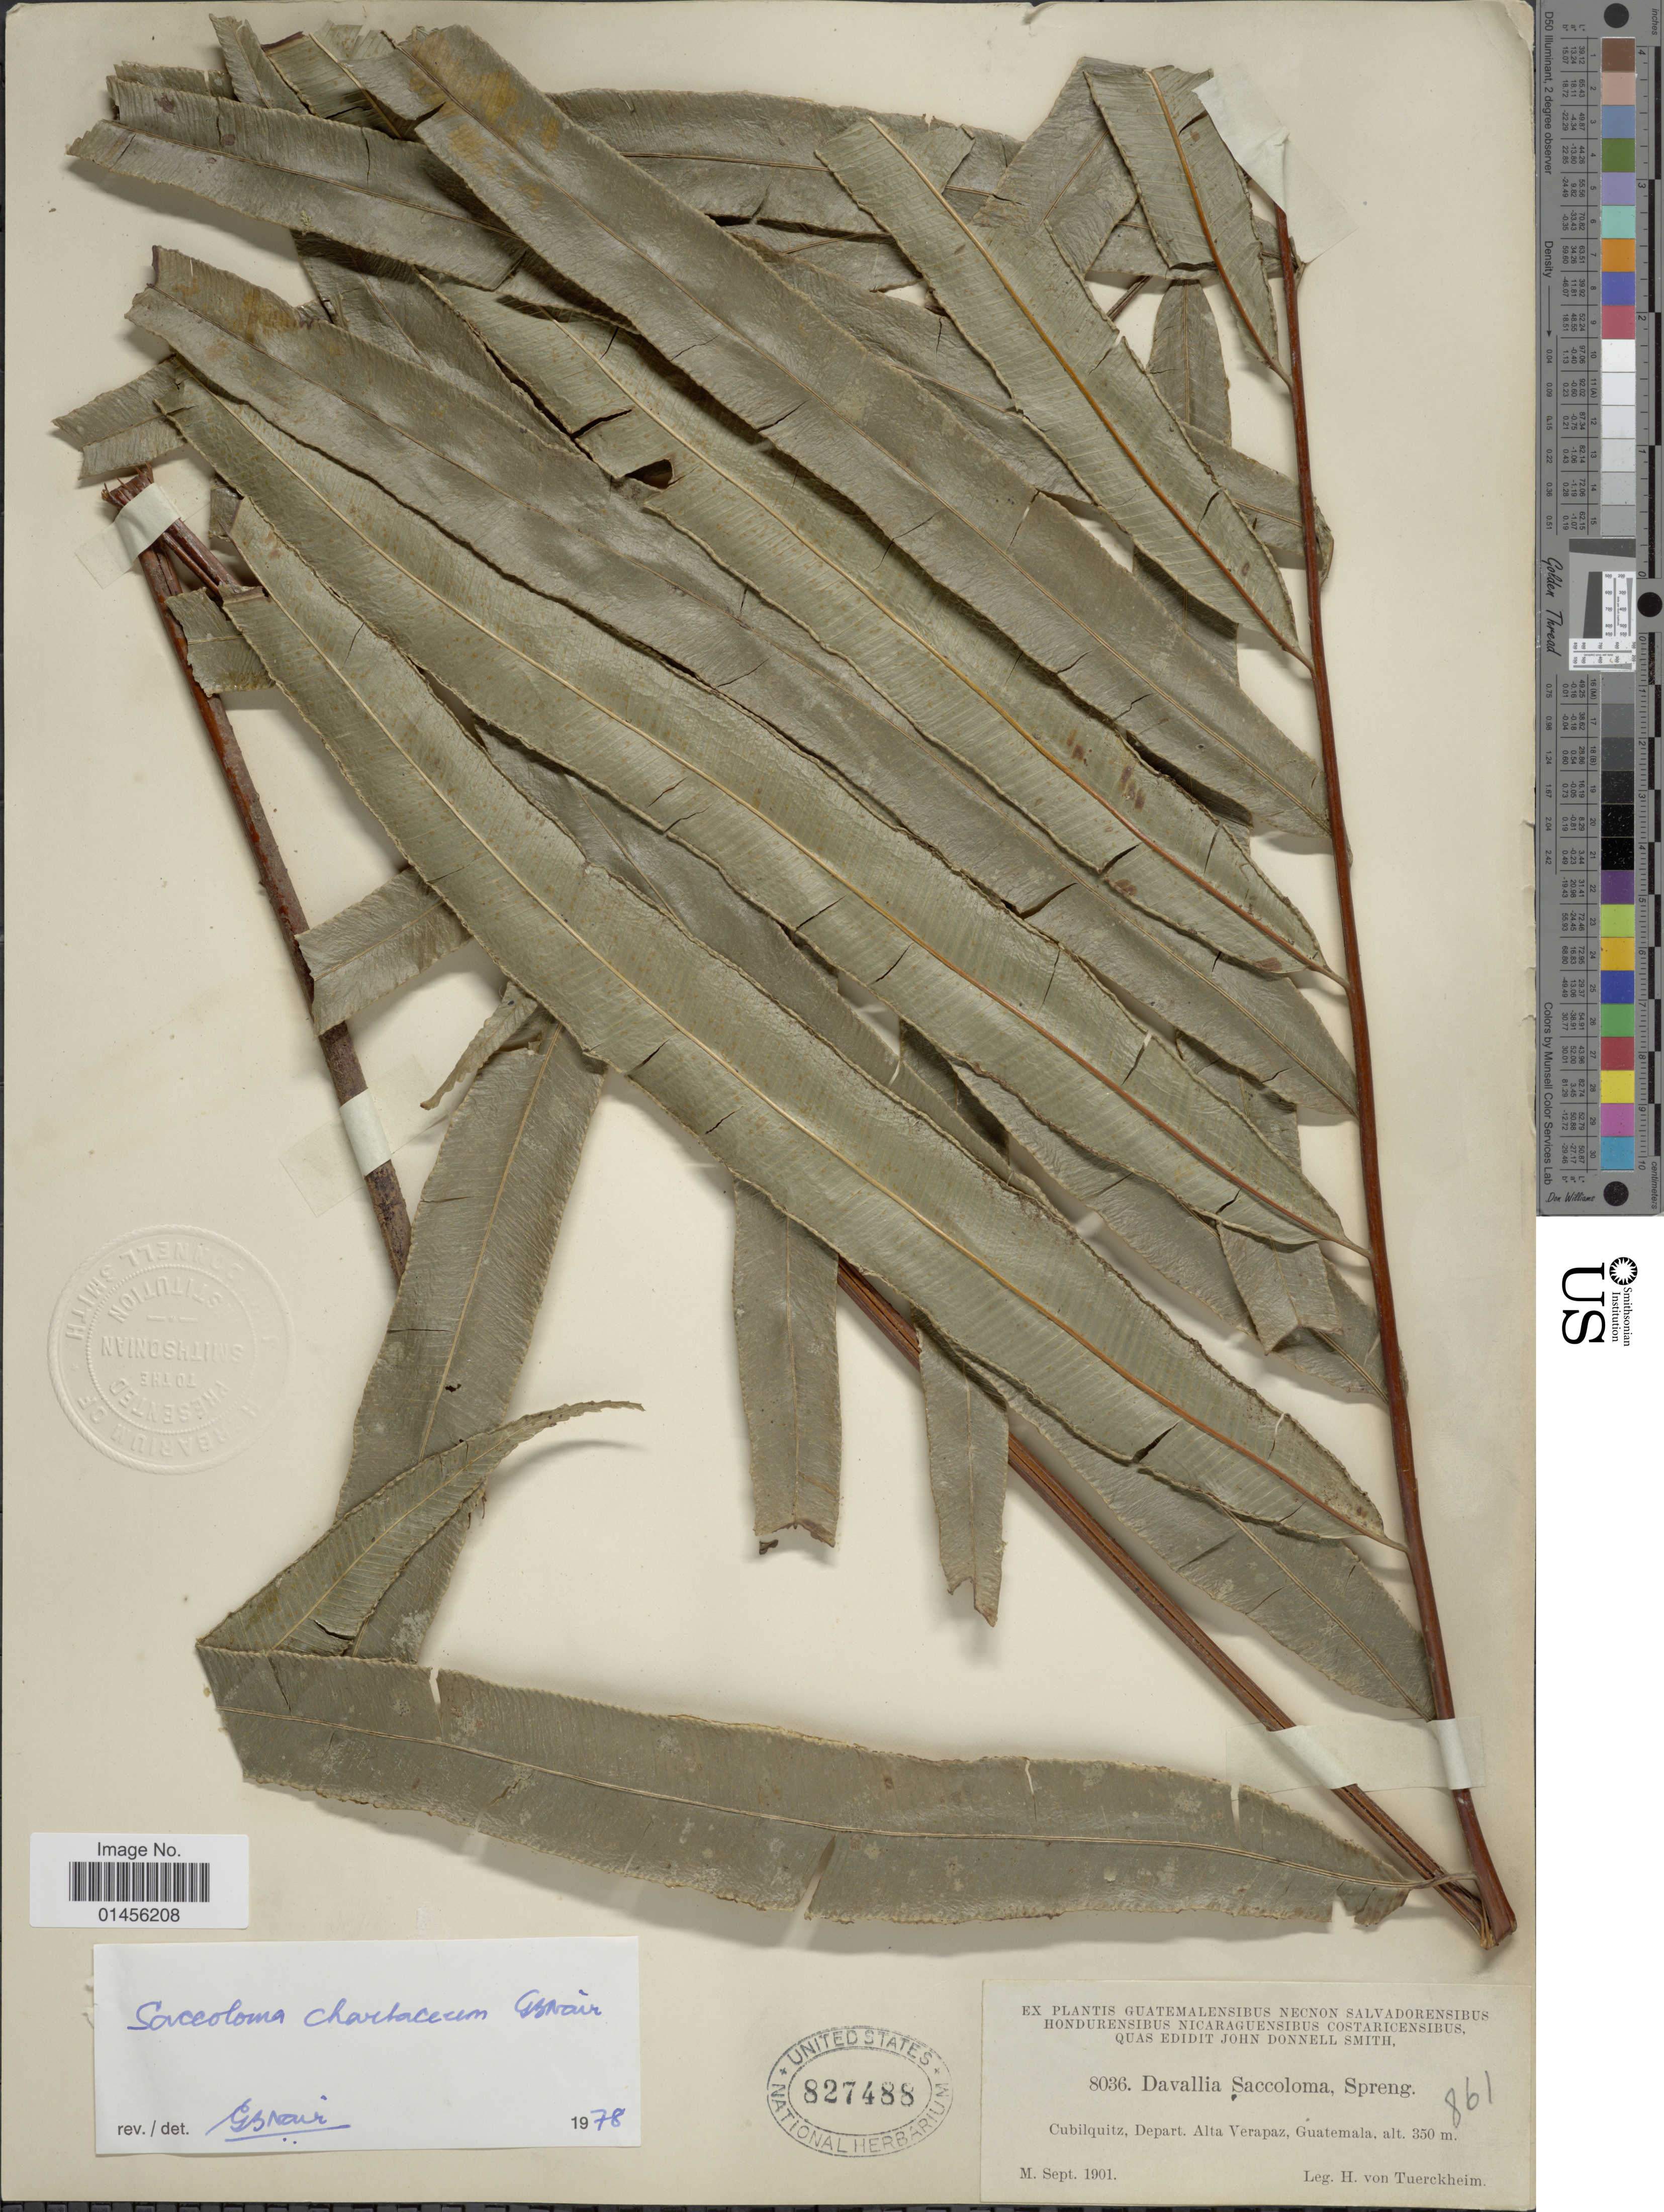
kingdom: Plantae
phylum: Tracheophyta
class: Polypodiopsida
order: Polypodiales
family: Saccolomataceae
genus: Saccoloma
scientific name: Saccoloma elegans subsp. chartaceum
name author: Cremers & K.U. Kramer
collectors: H. von Türckheim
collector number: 8036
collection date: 1901-09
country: Guatemala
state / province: Alta Verapaz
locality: Cubilquitz, Depart. Alta Verapaz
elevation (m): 350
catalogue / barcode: US 827488